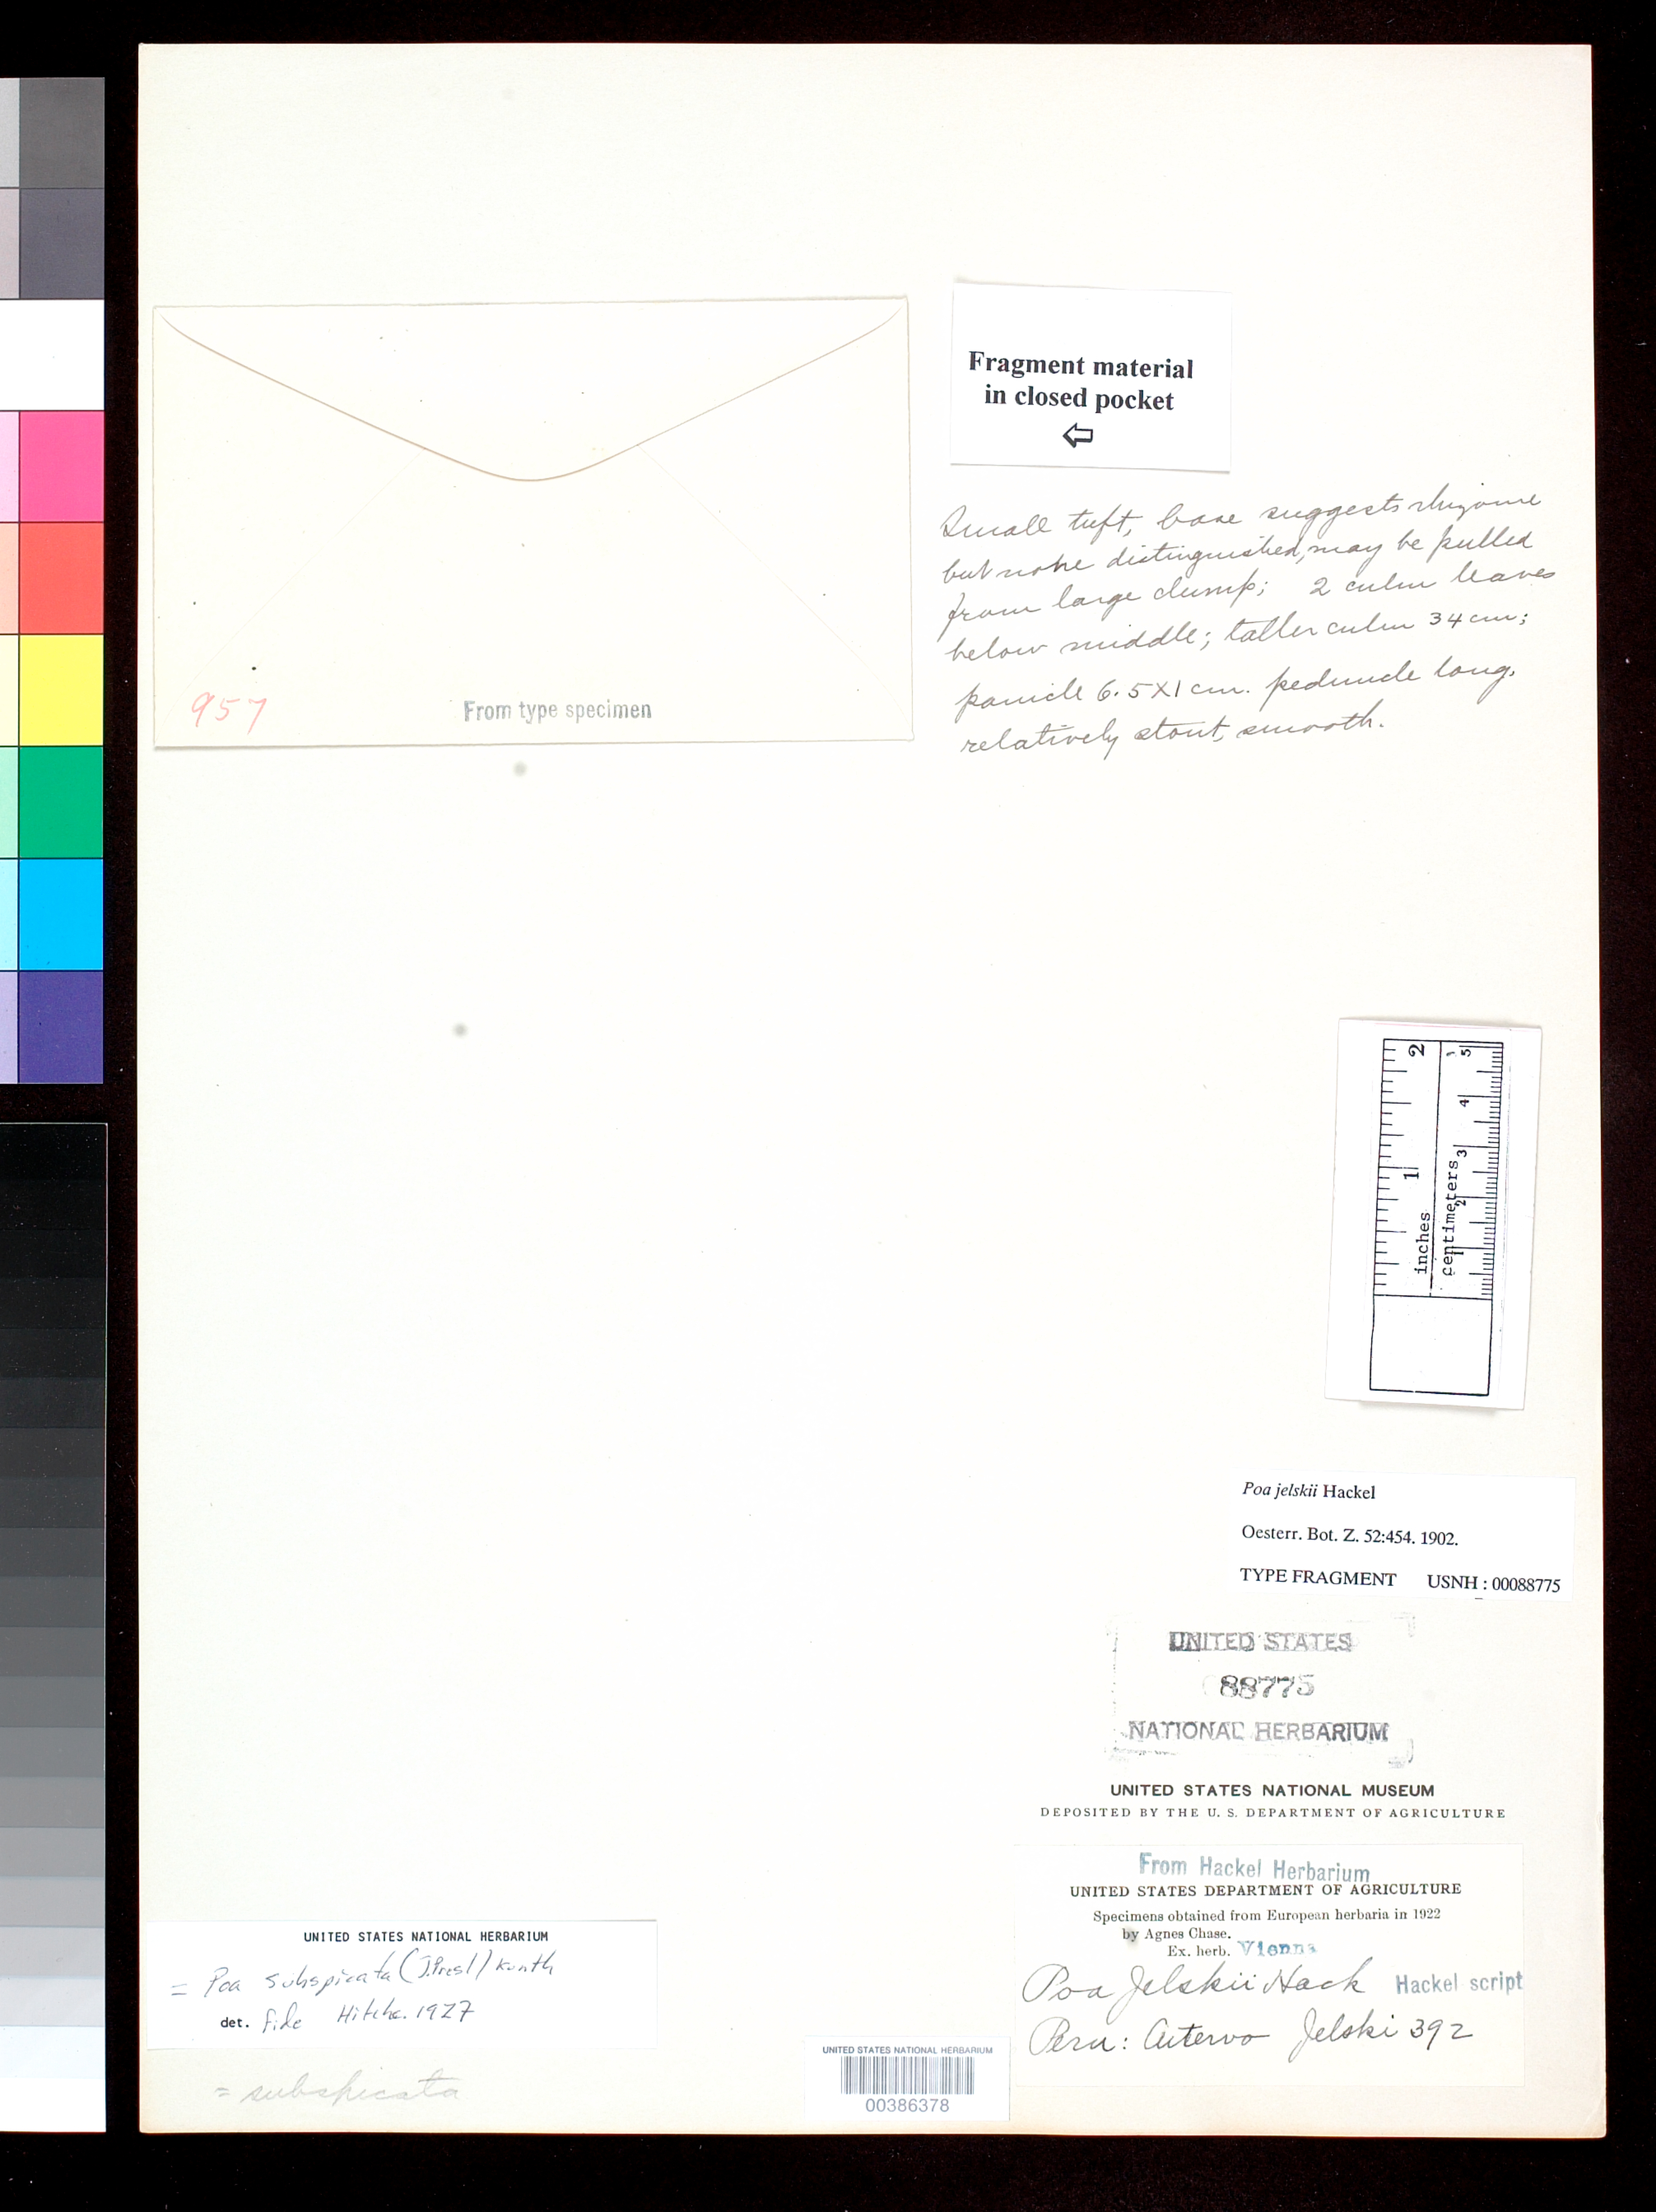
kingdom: Plantae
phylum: Tracheophyta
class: Liliopsida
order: Poales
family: Poaceae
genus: Poa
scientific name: Poa jelskii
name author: Hack.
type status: Type Fragment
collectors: C. von Jelski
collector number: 392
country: Peru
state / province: Cajamarca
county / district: Cutervo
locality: Cutervo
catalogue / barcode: US 88775